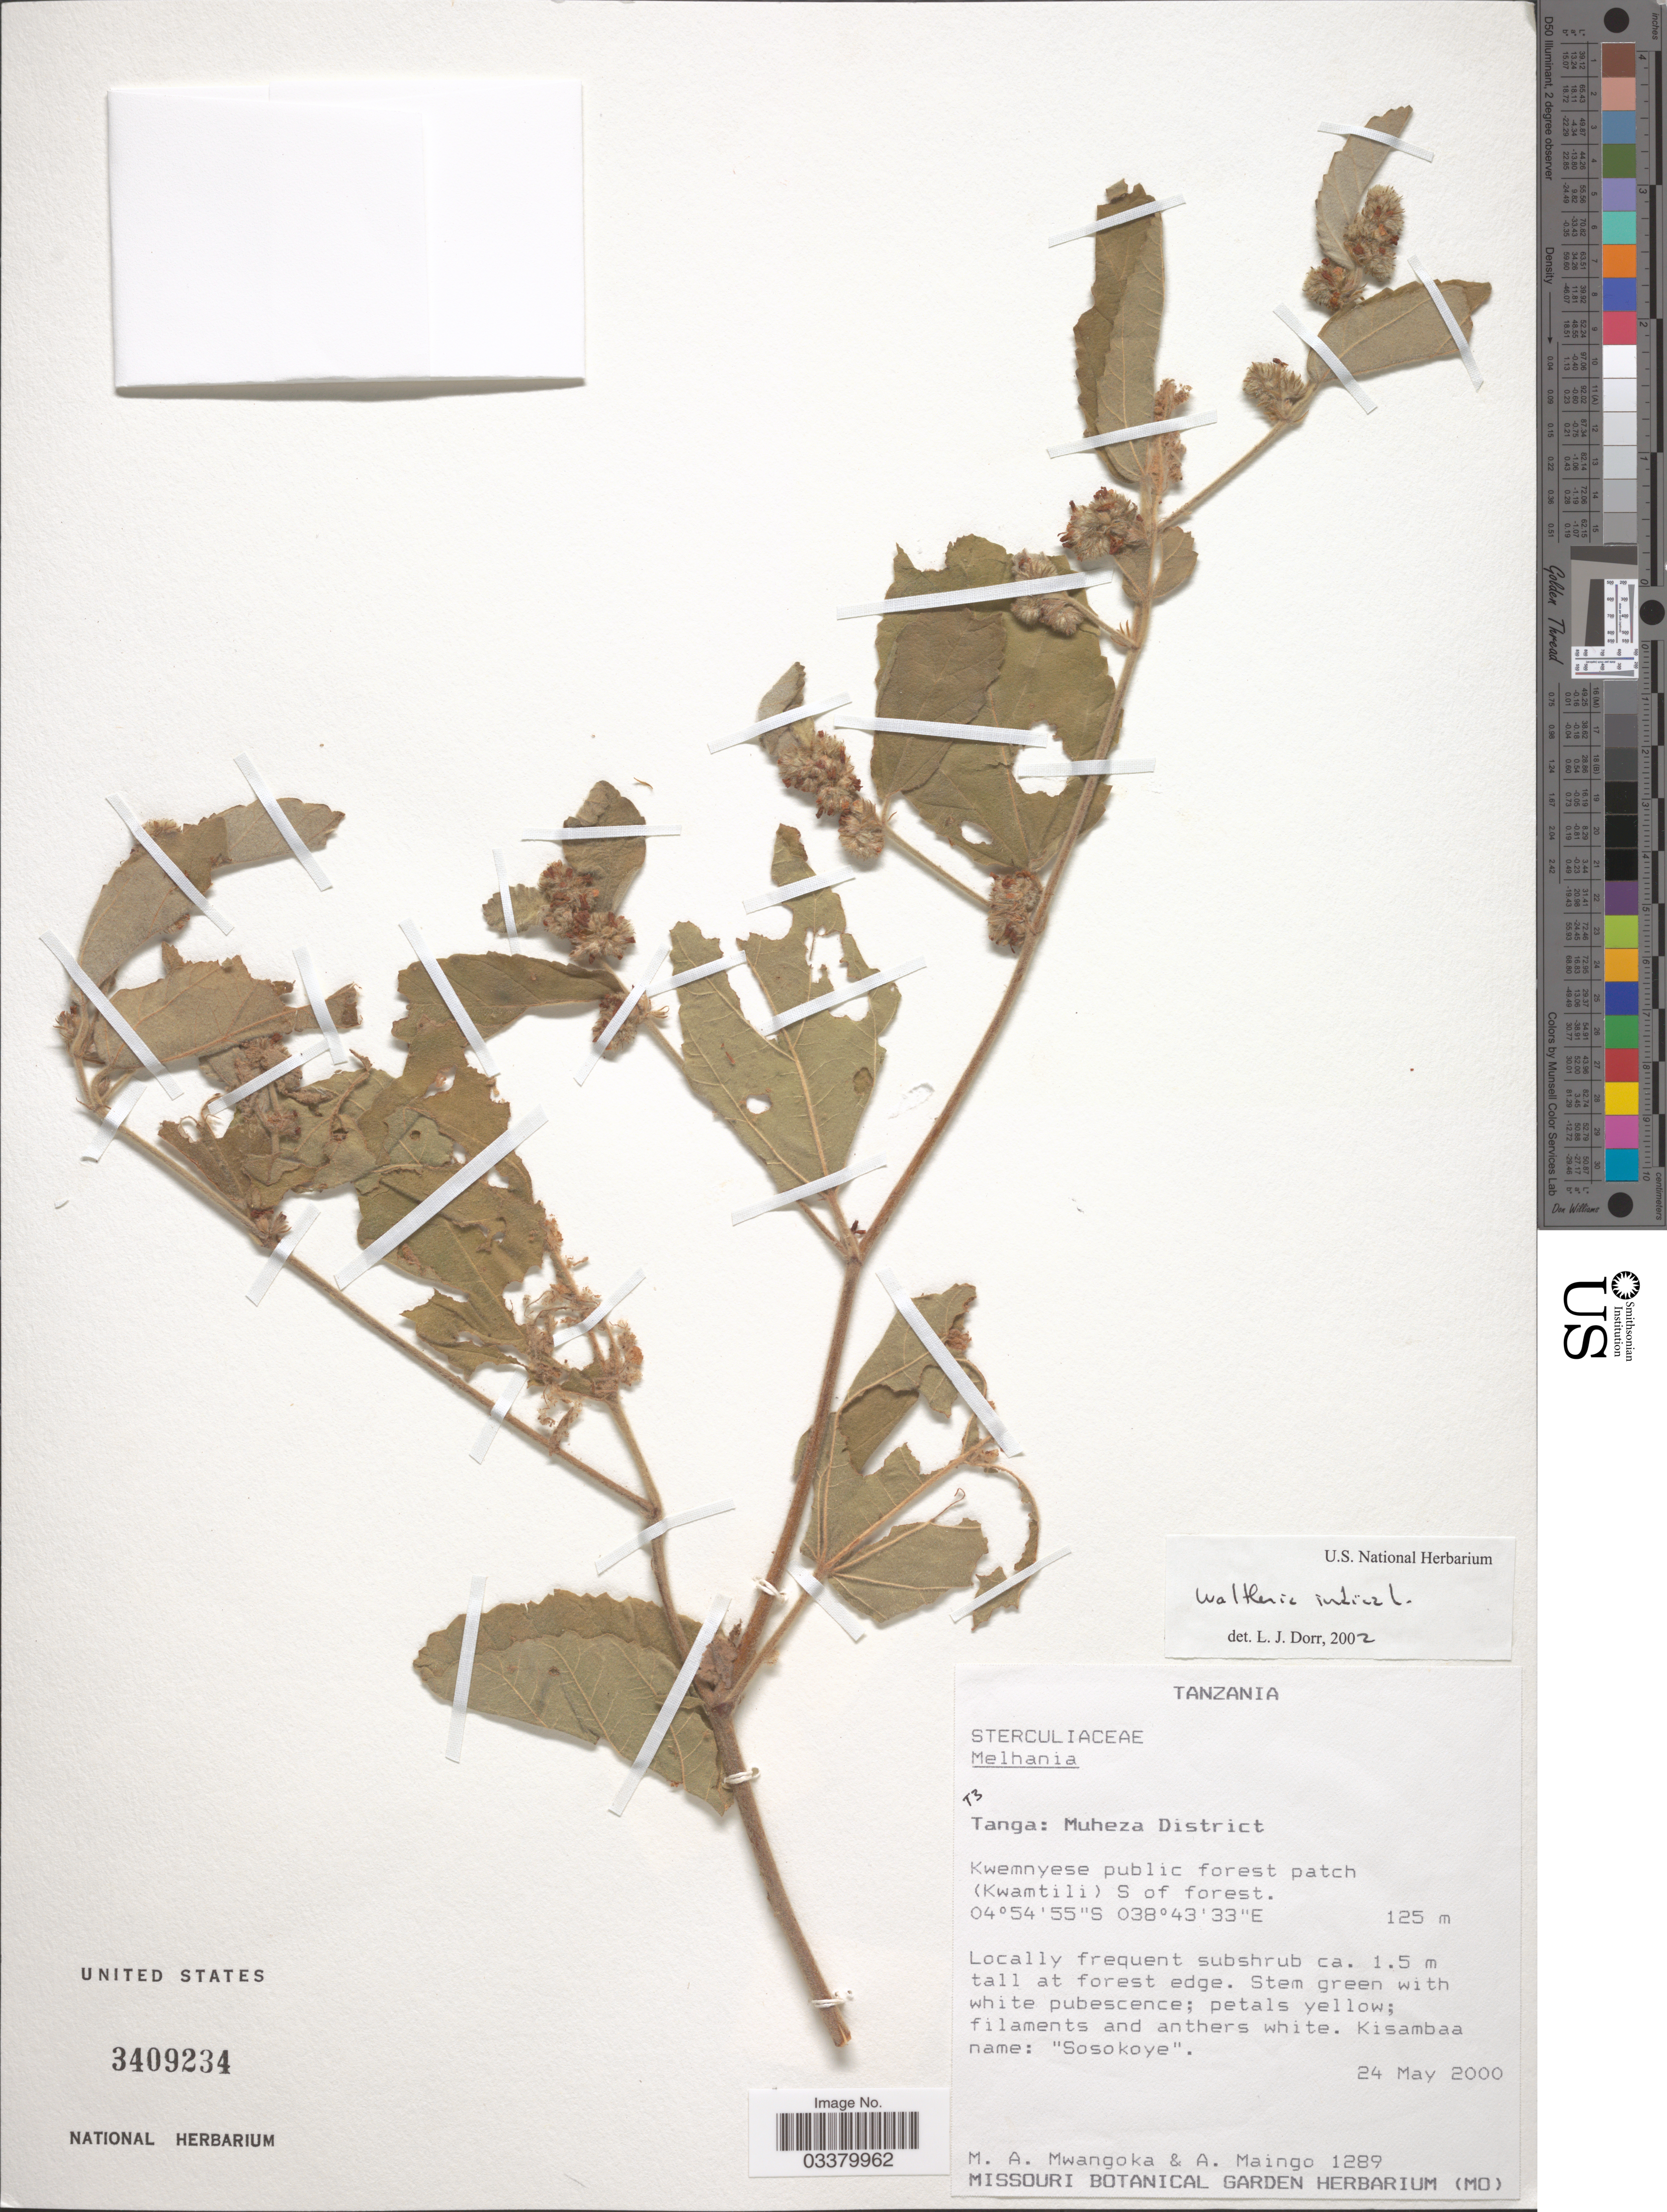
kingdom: Plantae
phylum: Tracheophyta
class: Magnoliopsida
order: Malvales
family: Malvaceae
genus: Waltheria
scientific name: Waltheria indica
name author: L.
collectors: M. A. Mwangoka & A. Maingo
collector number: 1289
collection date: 2000-05-24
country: Tanzania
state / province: Tanga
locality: T3, Muheza District. Kwemnyese public forest patch (Kwamtili) S of forest.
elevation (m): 125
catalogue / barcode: US 3409234